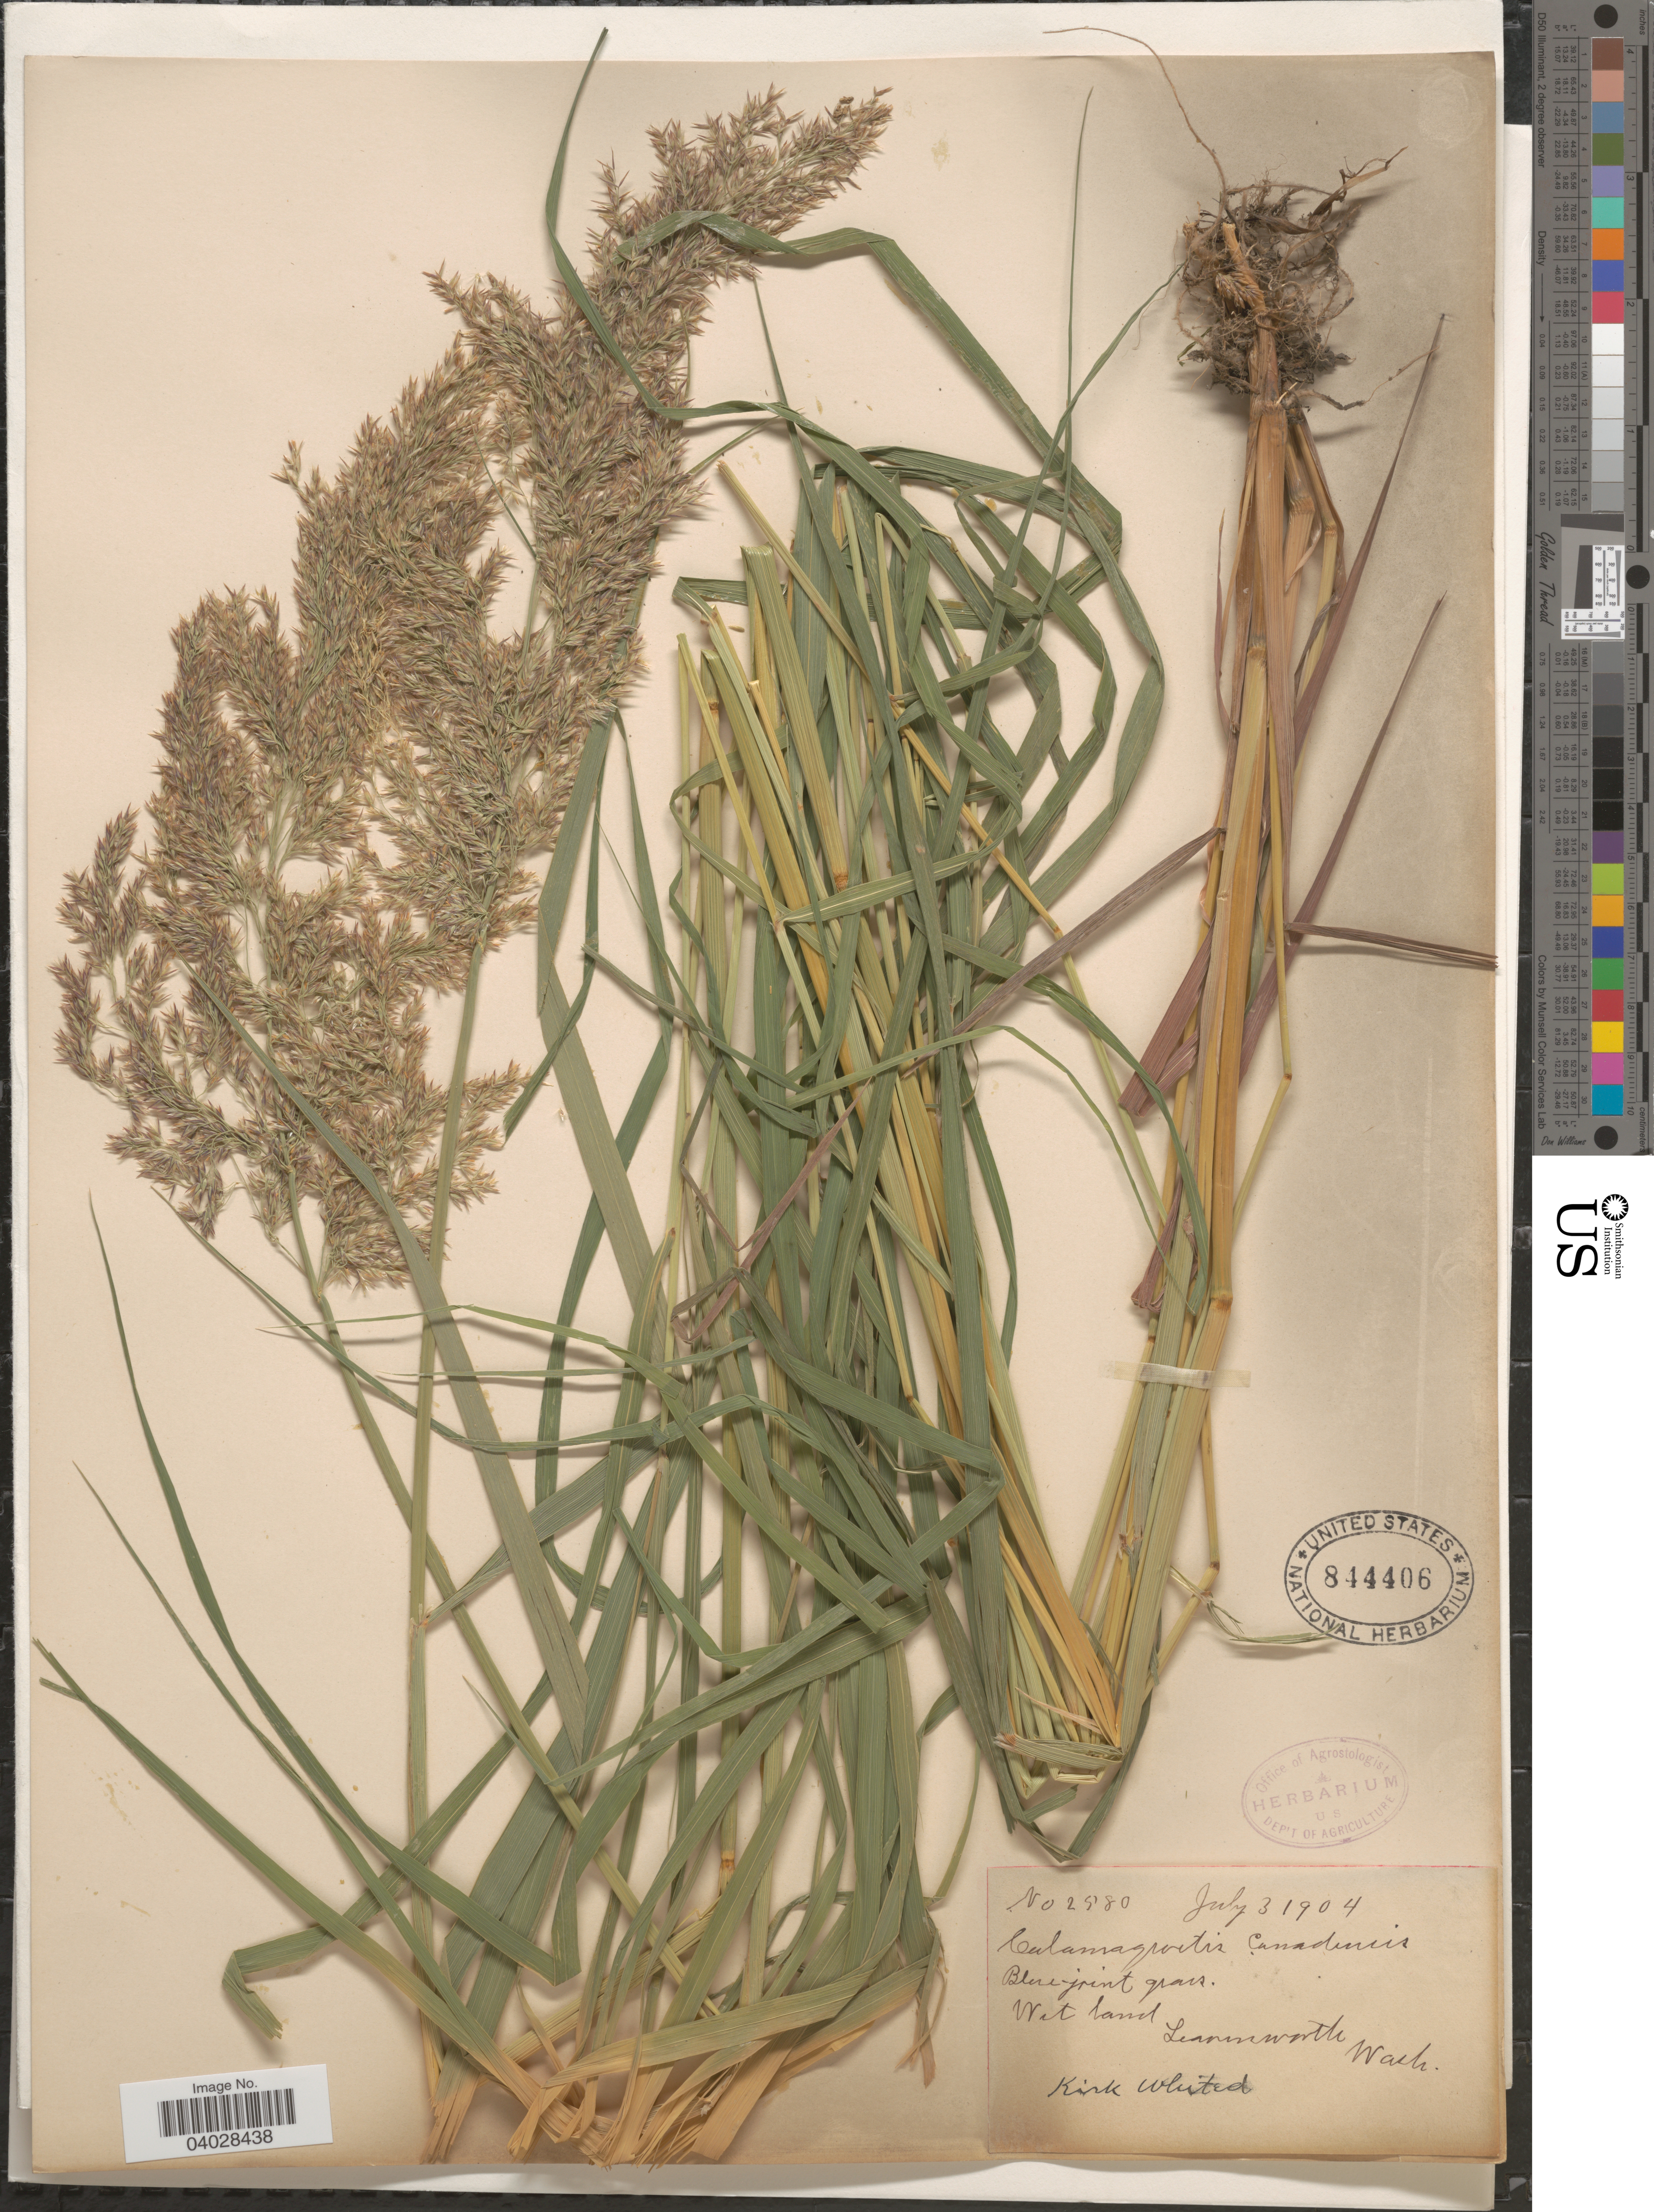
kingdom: Plantae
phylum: Tracheophyta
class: Liliopsida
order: Poales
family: Poaceae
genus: Calamagrostis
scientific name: Calamagrostis canadensis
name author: (Michx.) P. Beauv.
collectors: K. Whited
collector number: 2580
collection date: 1904-07-03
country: United States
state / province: Washington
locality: Leavenworth.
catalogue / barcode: US 844406